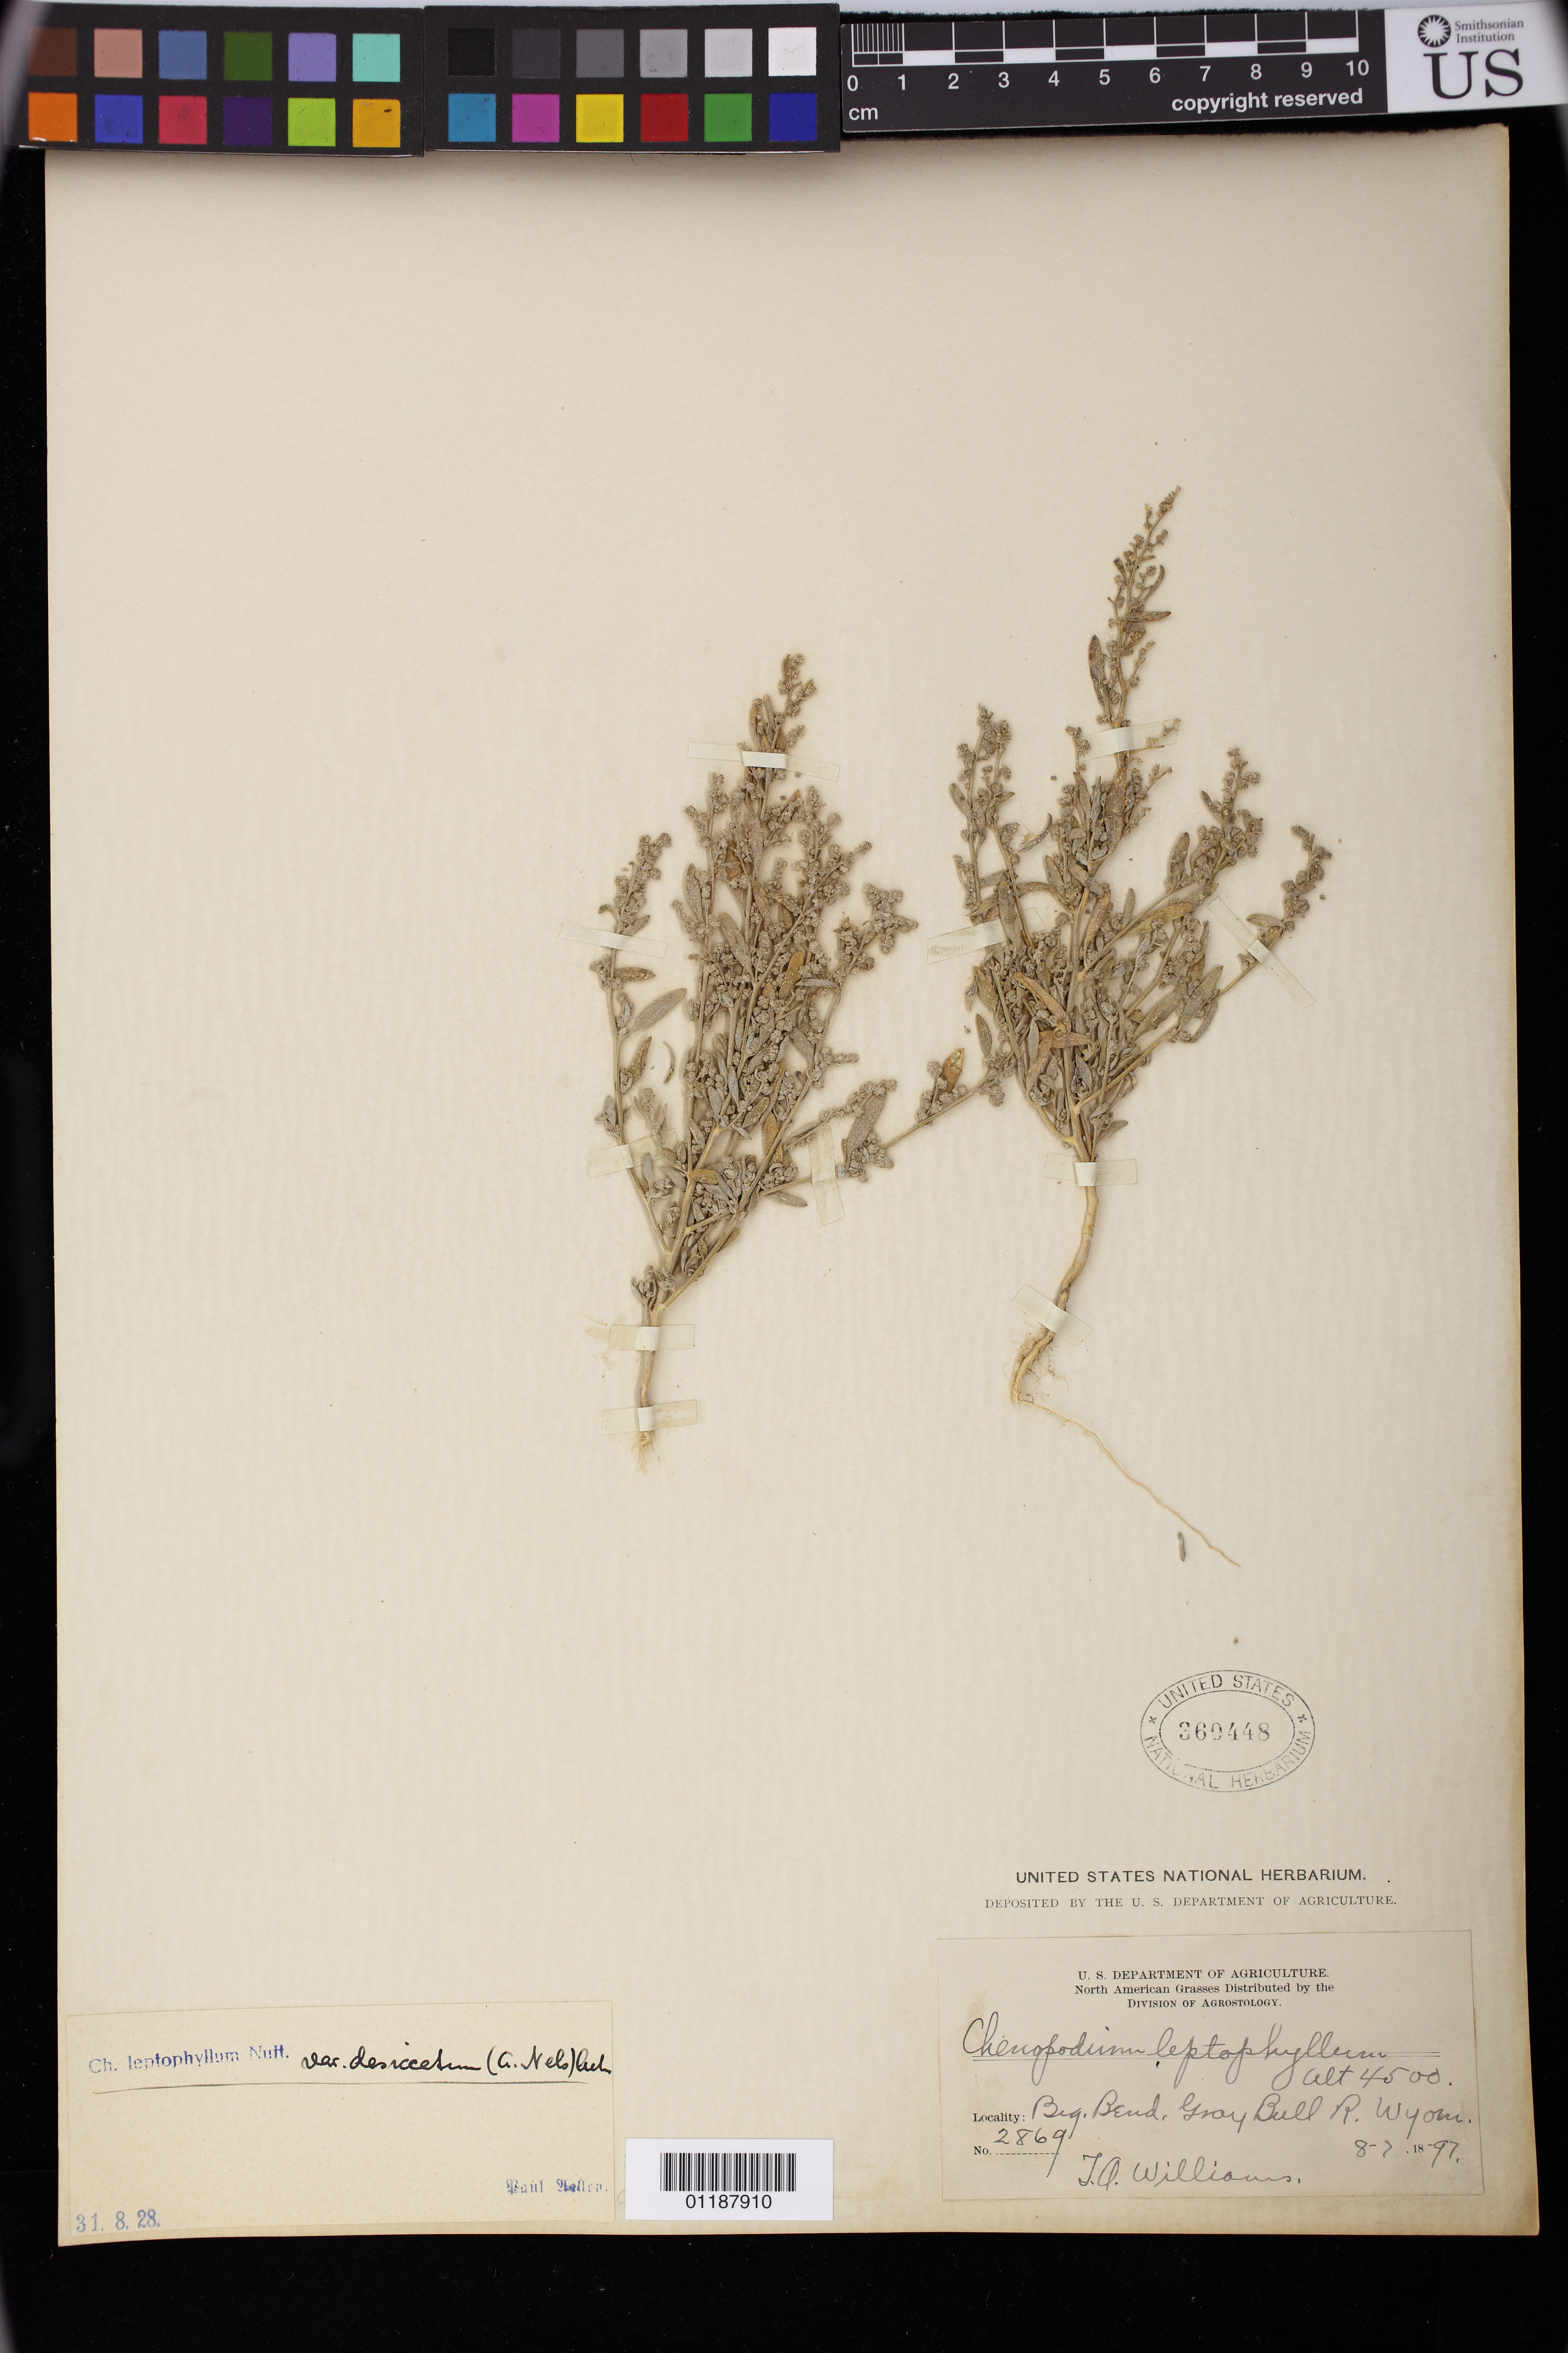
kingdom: Plantae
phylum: Tracheophyta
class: Magnoliopsida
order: Caryophyllales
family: Amaranthaceae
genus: Chenopodium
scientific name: Chenopodium leptophyllum var. desiccatum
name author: (A. Nelson) Aellen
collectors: T. A. Williams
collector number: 2869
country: United States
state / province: Wyoming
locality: Big Bend, Gray Bull River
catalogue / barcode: US 369448